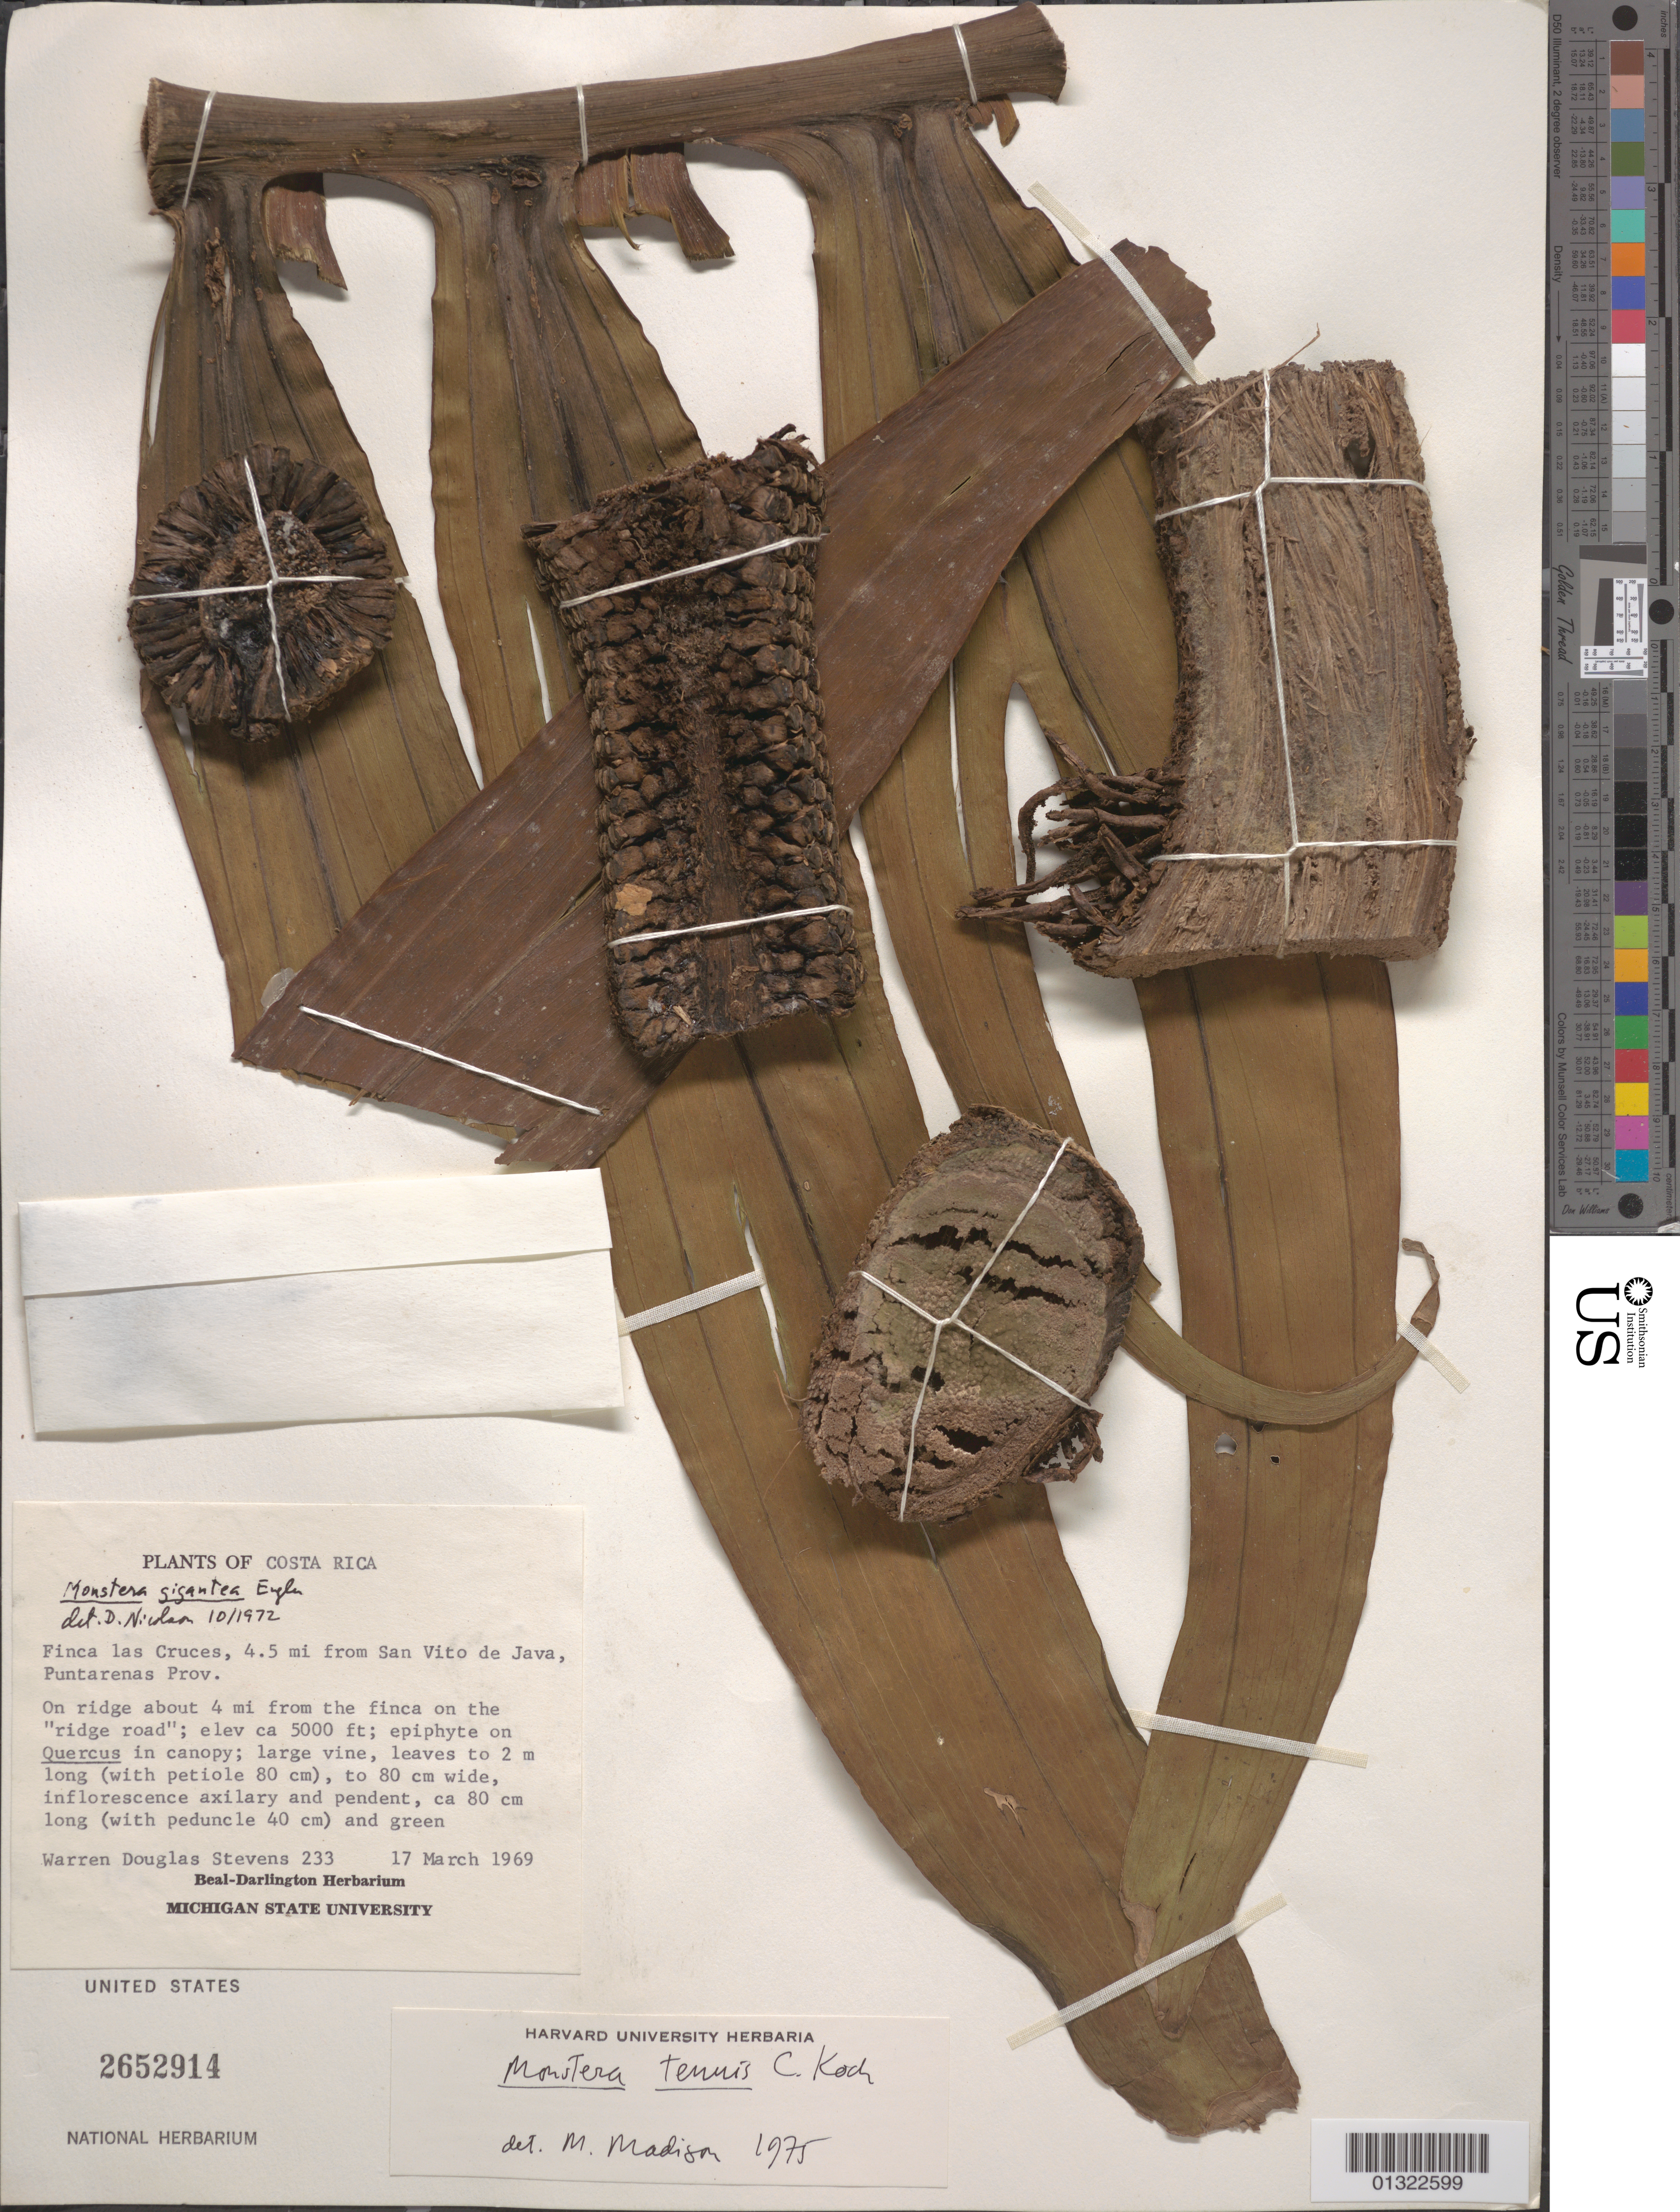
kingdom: Plantae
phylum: Tracheophyta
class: Liliopsida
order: Alismatales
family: Araceae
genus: Monstera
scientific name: Monstera tenuis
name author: K. Koch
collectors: W. D. Stevens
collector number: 233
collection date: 1969-03-17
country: Costa Rica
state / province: Puntarenas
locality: Finca las Cruces, 4.5 mi from San Vito de Java. On ridge about 4 mi from the finca on the "ridge road".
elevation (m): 1524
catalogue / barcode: US 2652914